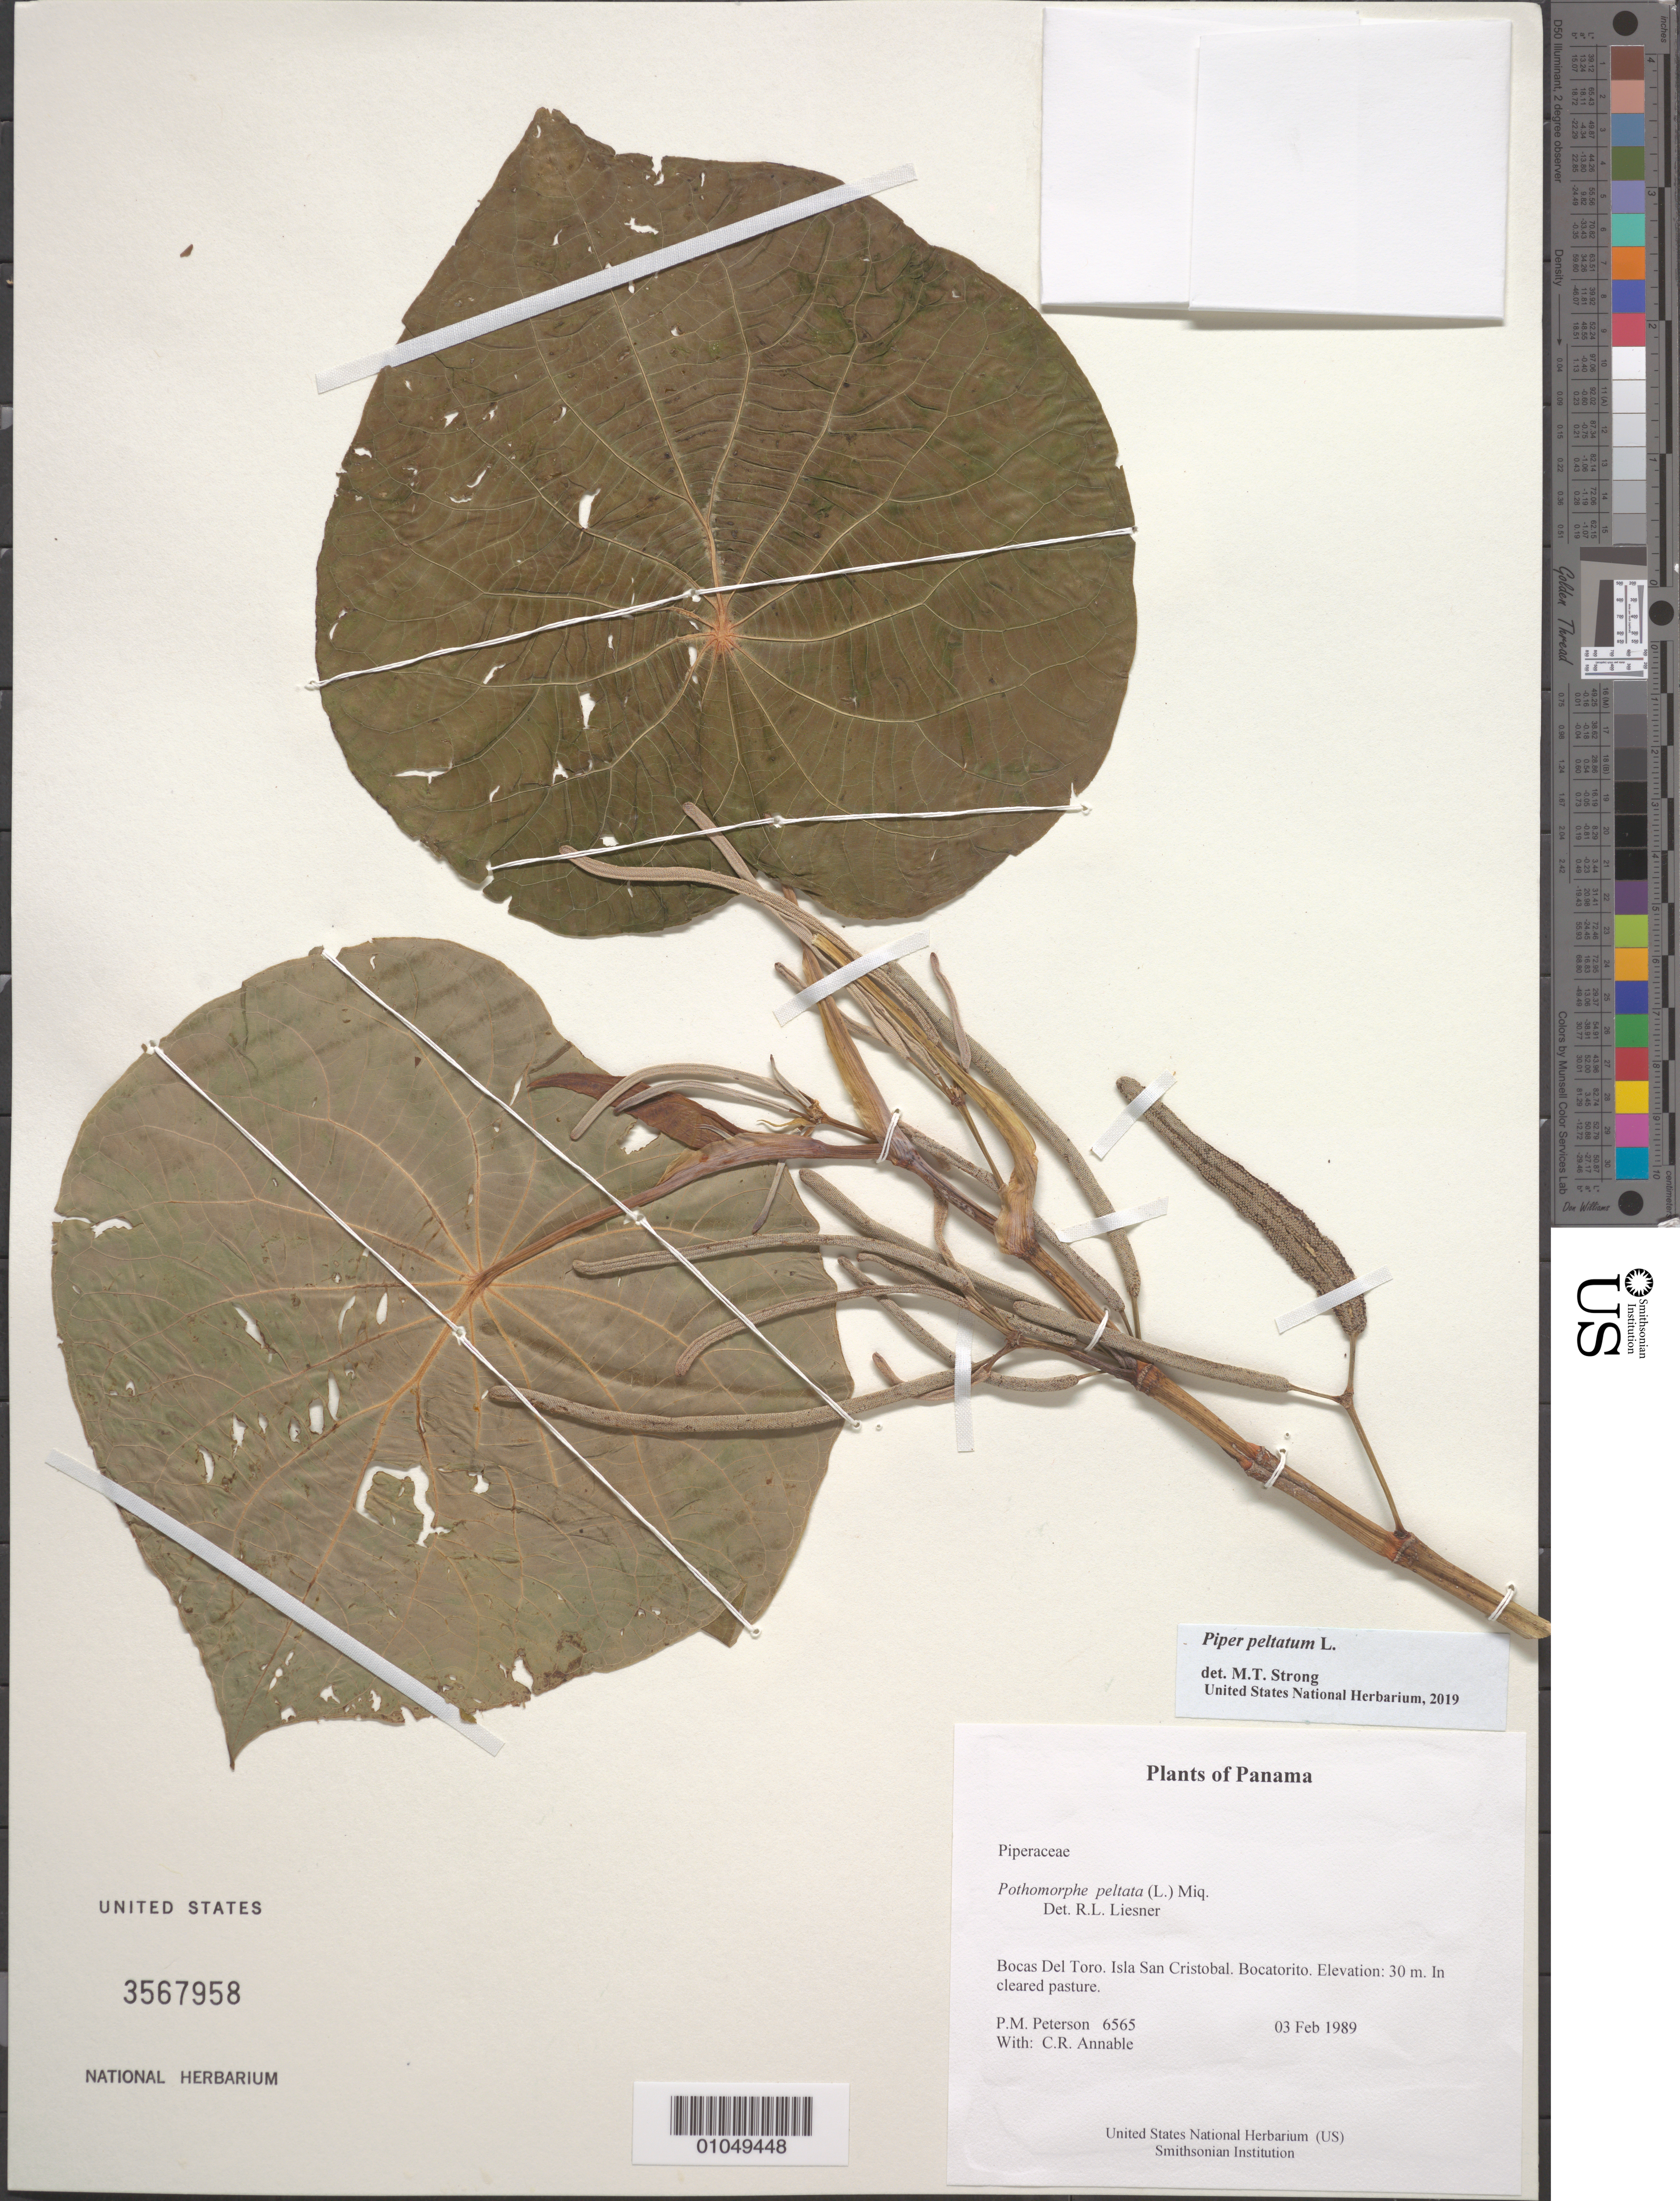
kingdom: Plantae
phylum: Tracheophyta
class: Magnoliopsida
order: Piperales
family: Piperaceae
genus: Piper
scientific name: Piper peltatum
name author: L.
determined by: Strong, Mark T., (BOT), Smithsonian Institution - National Museum of Natural History (UNITED STATES)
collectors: P. M. Peterson & C. R. Annable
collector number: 06565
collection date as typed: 03 Feb 1989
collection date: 1989-02-03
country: Panama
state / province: Bocas del Toro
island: San Cristobal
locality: Bocatorito.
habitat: In cleared pasture.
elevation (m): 30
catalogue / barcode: US 3567958